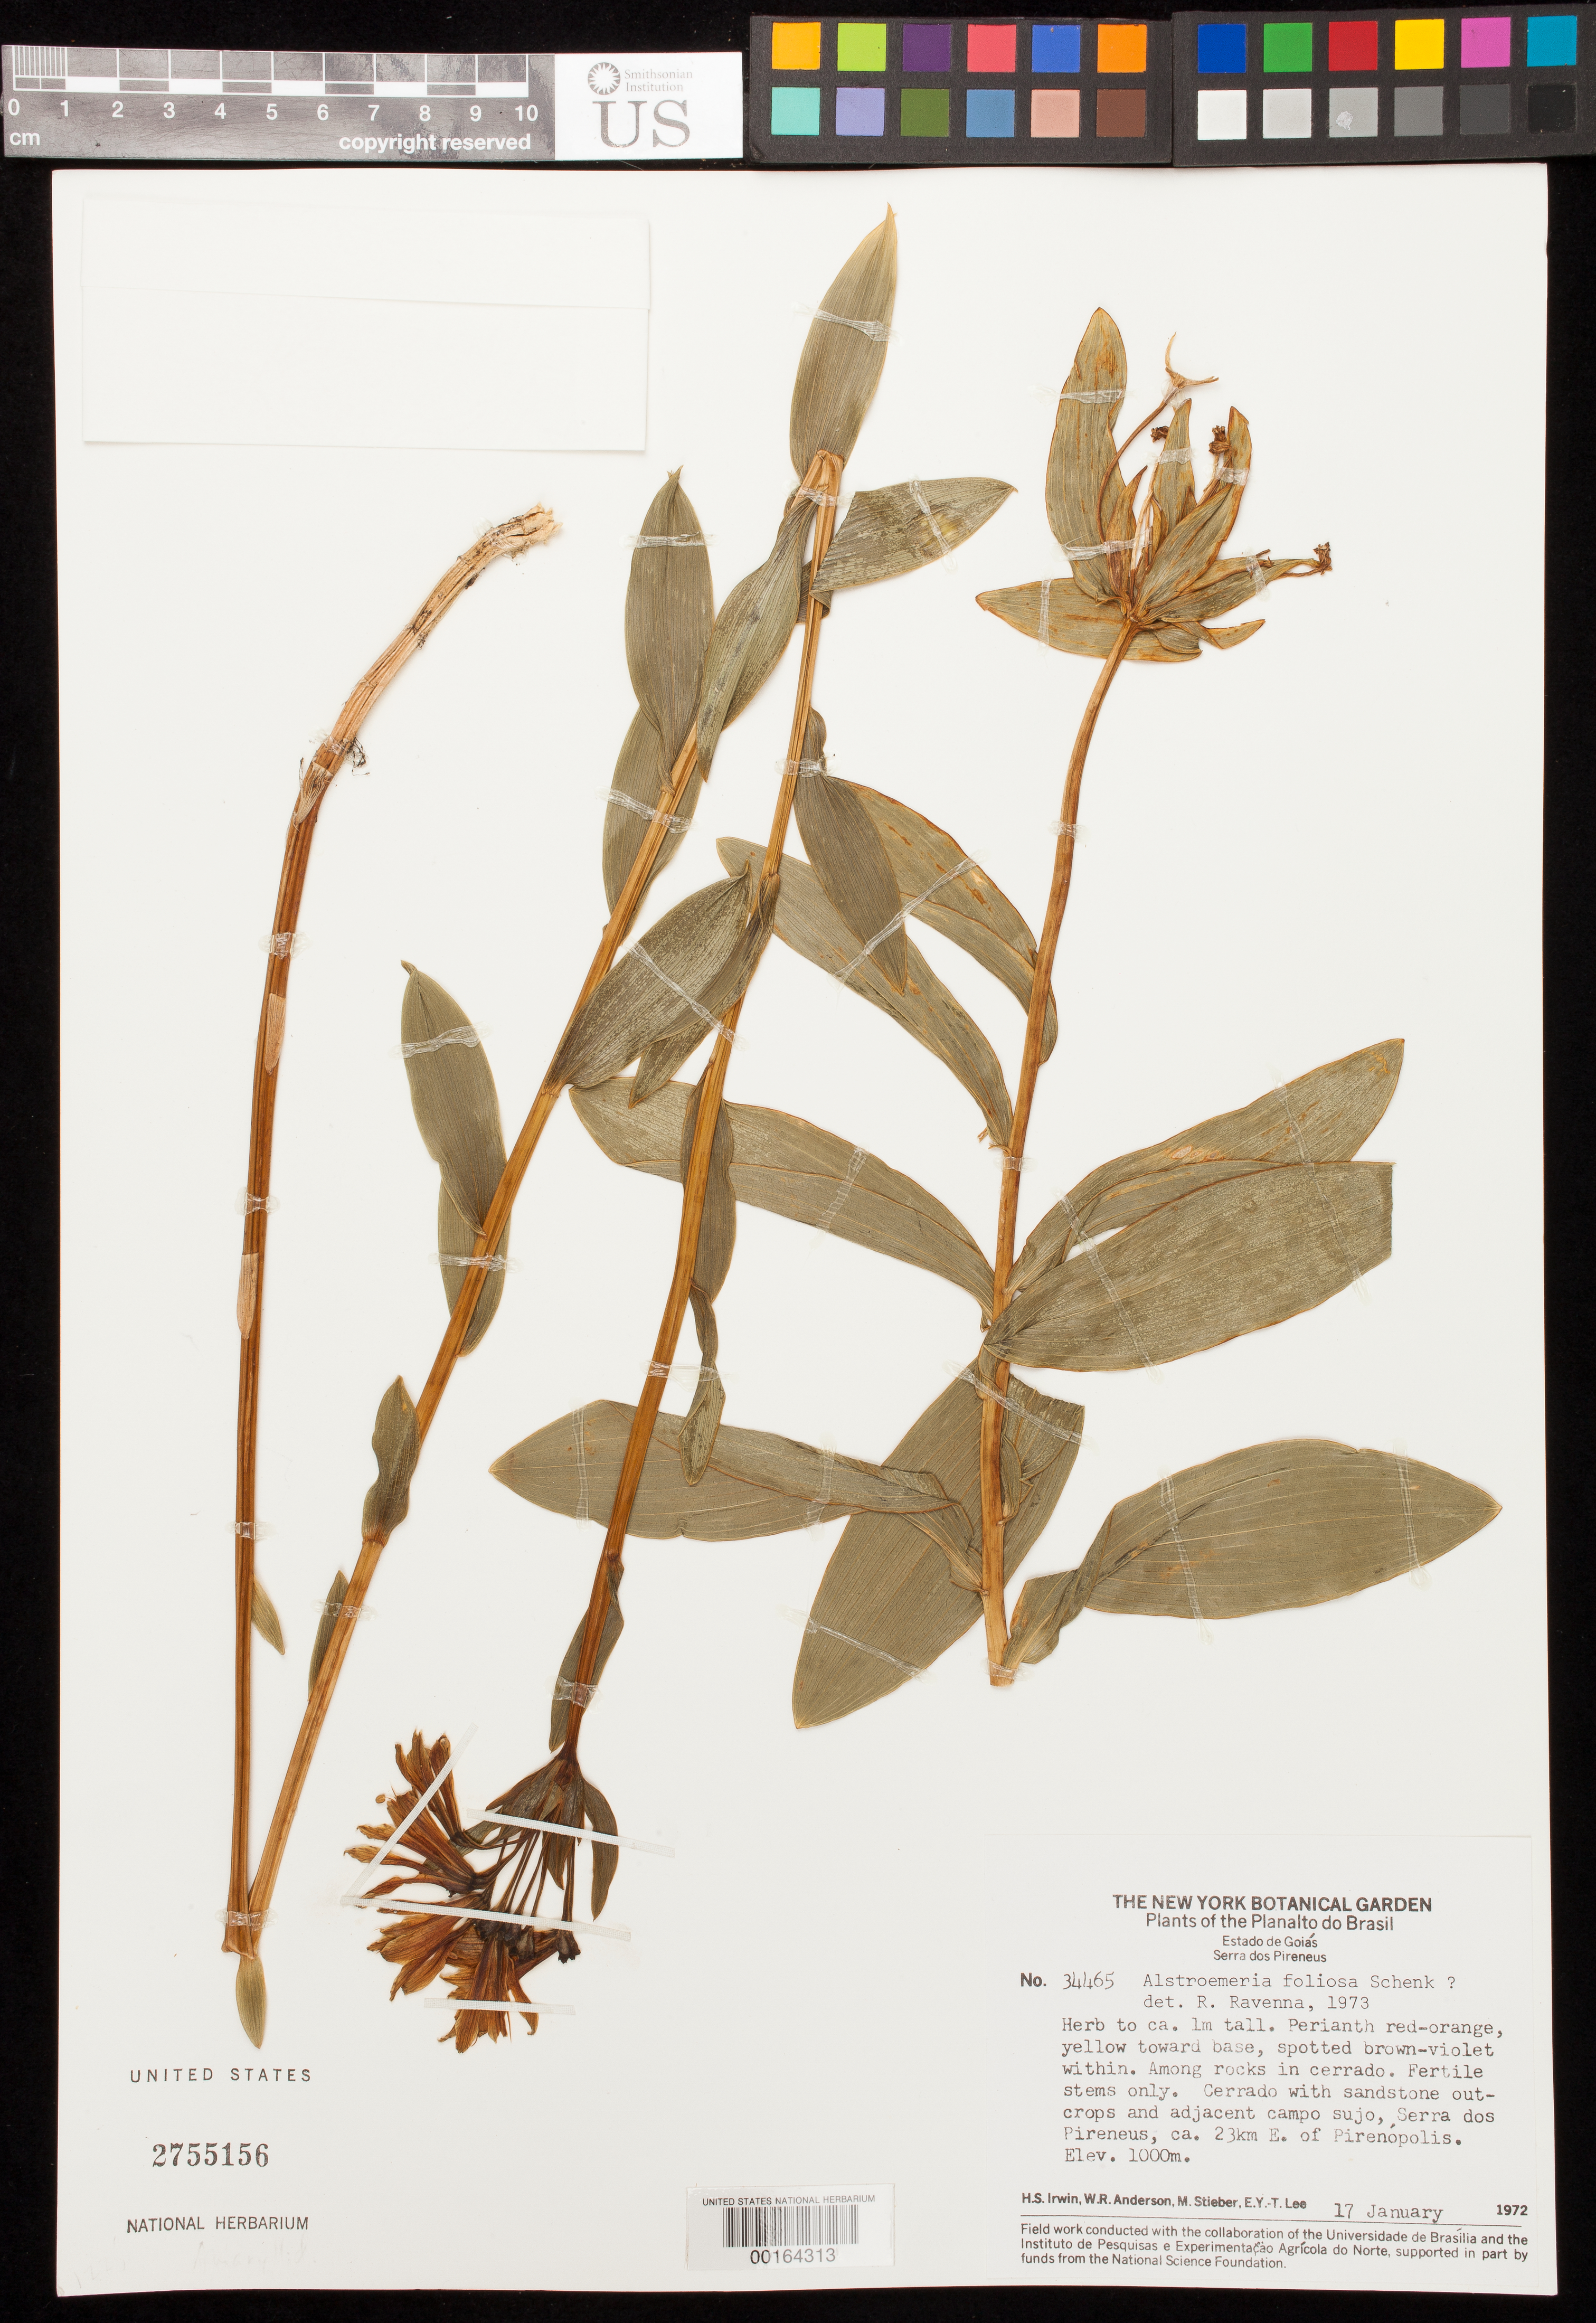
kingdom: Plantae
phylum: Tracheophyta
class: Liliopsida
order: Liliales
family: Alstroemeriaceae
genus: Alstroemeria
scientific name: Alstroemeria foliosa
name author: Mart.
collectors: H. Irwin, W. R. Anderson, M. T. Stieber & E. Y. T. Lee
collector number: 34465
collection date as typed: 17 Jan 1972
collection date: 1972-01-17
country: Brazil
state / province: Goiás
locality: Serra dos pireneus, ca 23 km e of pirenopolis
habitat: Cerrado w/sandstone outcrops & adjacent campo sujo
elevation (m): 1000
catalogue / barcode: US 2755156